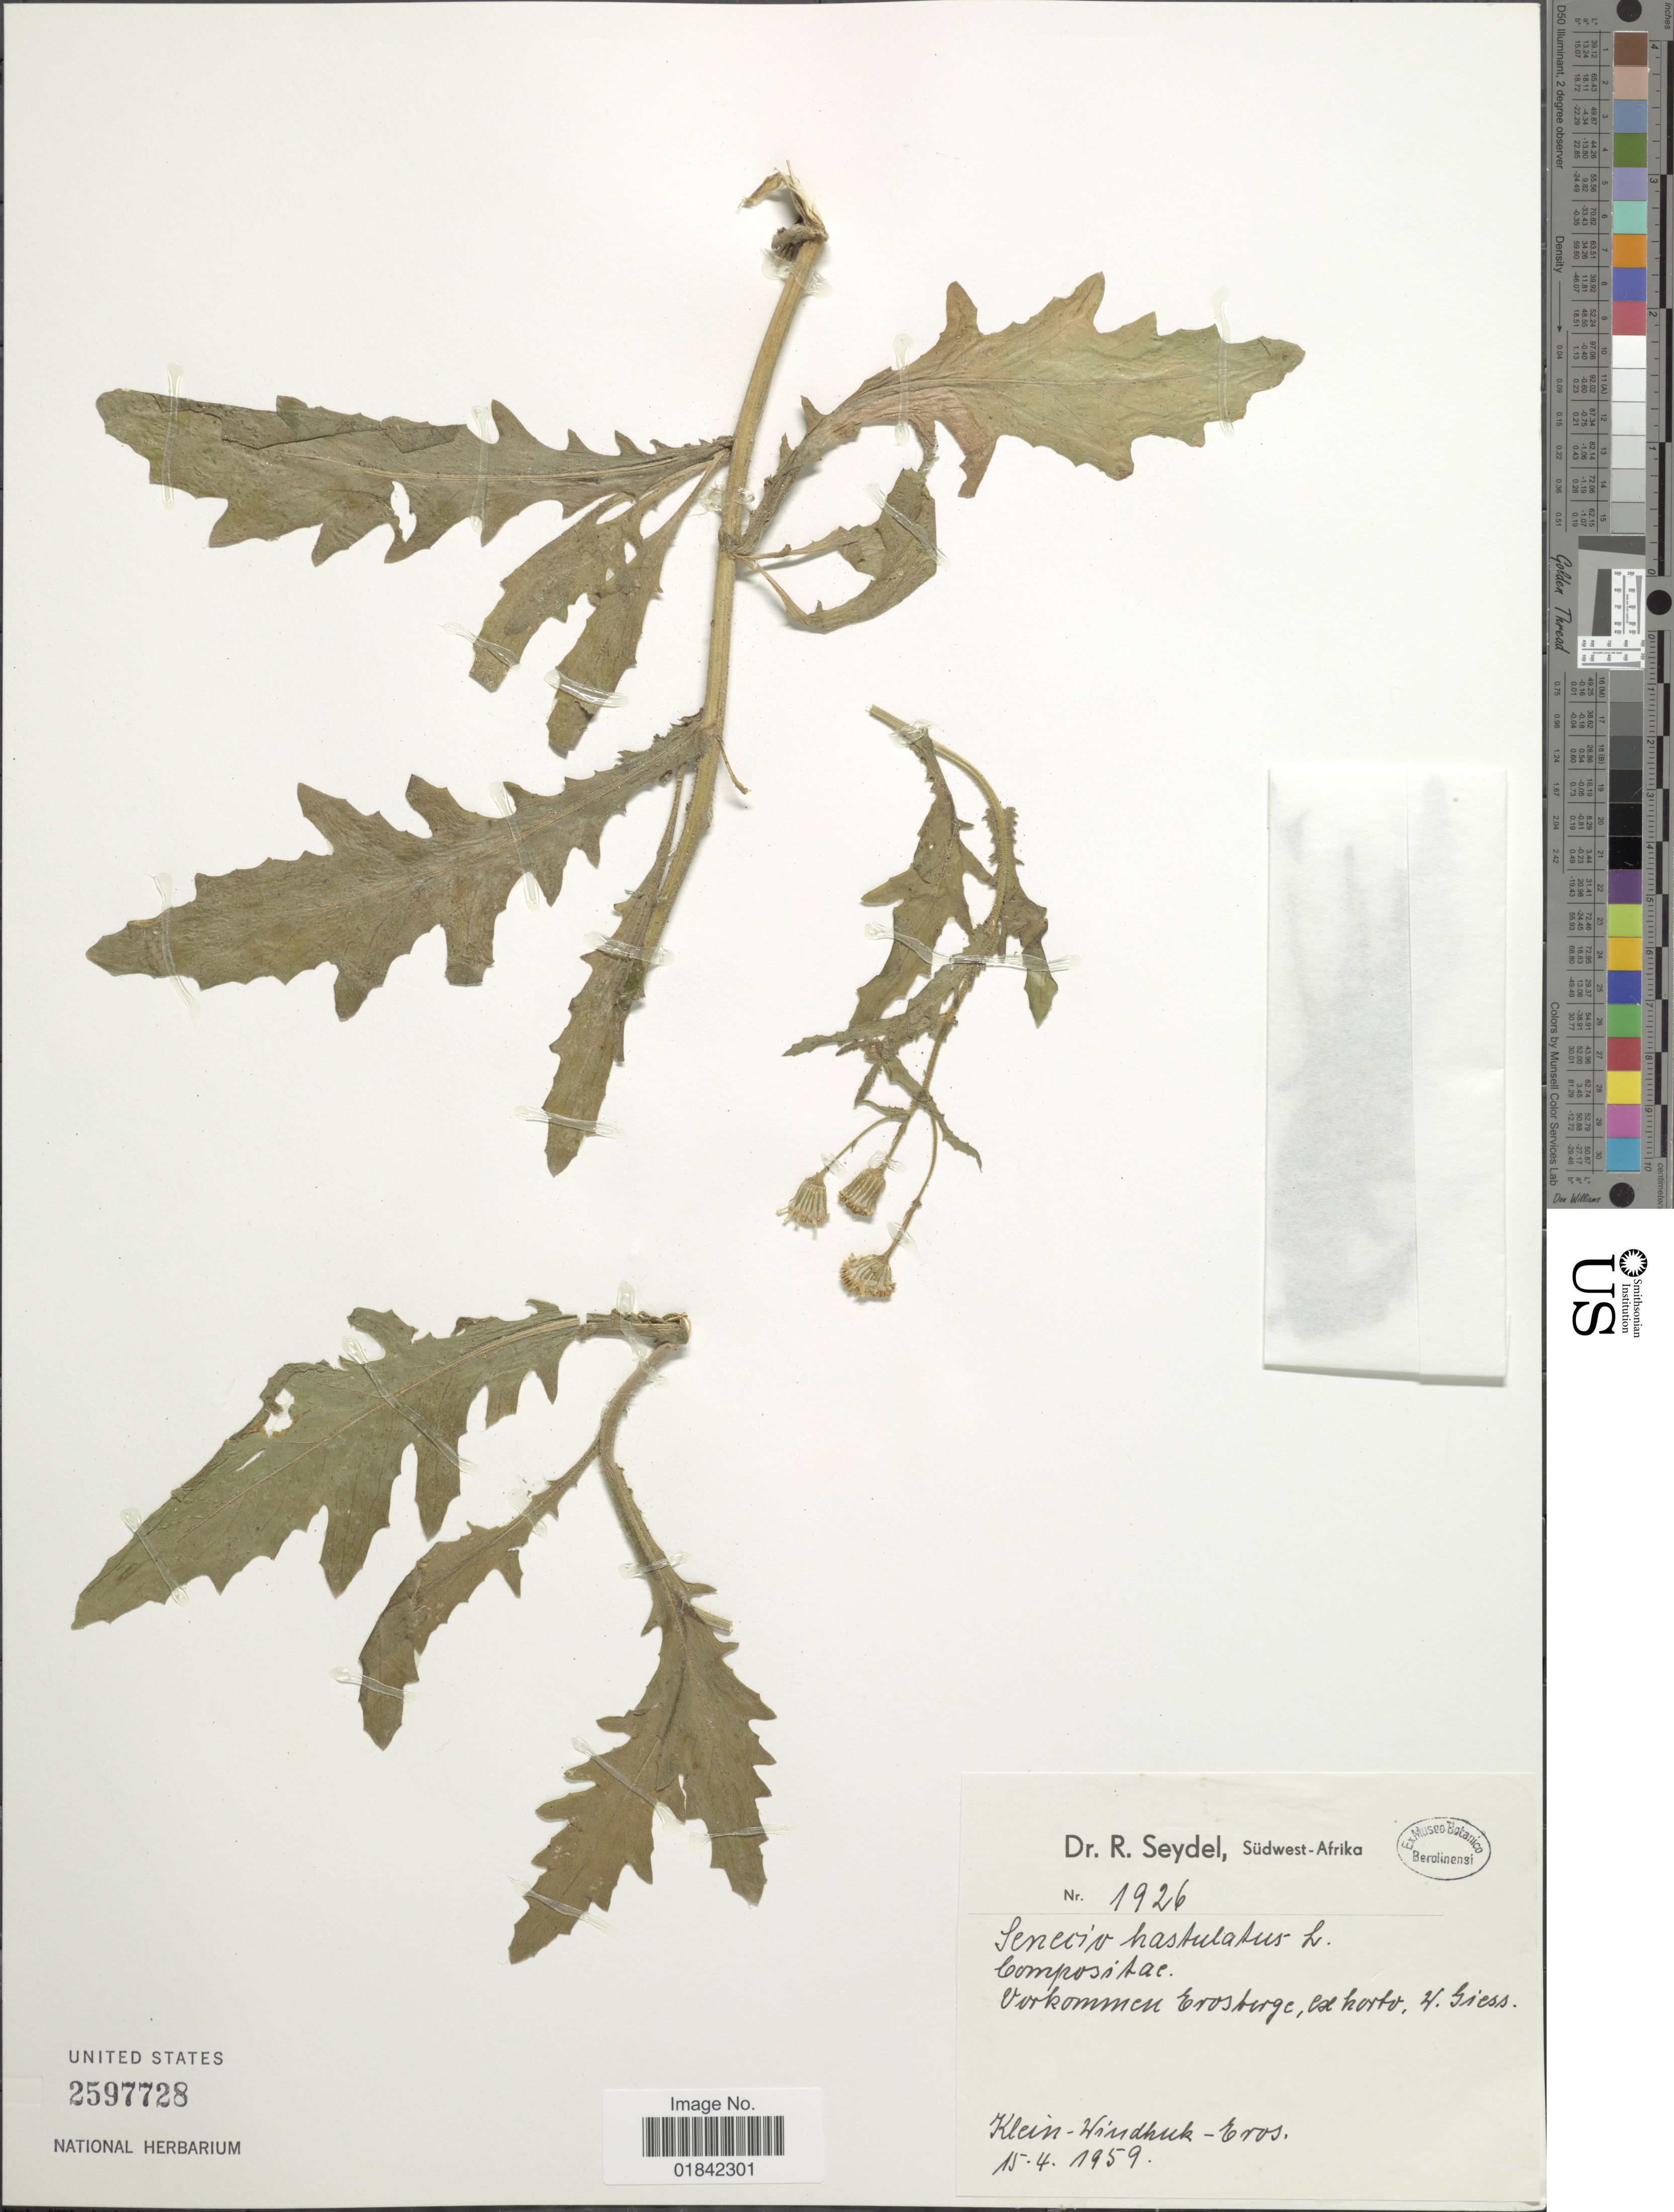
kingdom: Plantae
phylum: Tracheophyta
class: Magnoliopsida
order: Asterales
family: Asteraceae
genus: Senecio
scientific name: Senecio hastatus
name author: (L.) Hook. f.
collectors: R. Seydel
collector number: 1926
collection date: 1959-04-15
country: Namibia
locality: Sudwest-Afrika, Klein-Windhuk- Eros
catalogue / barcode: US 2597728